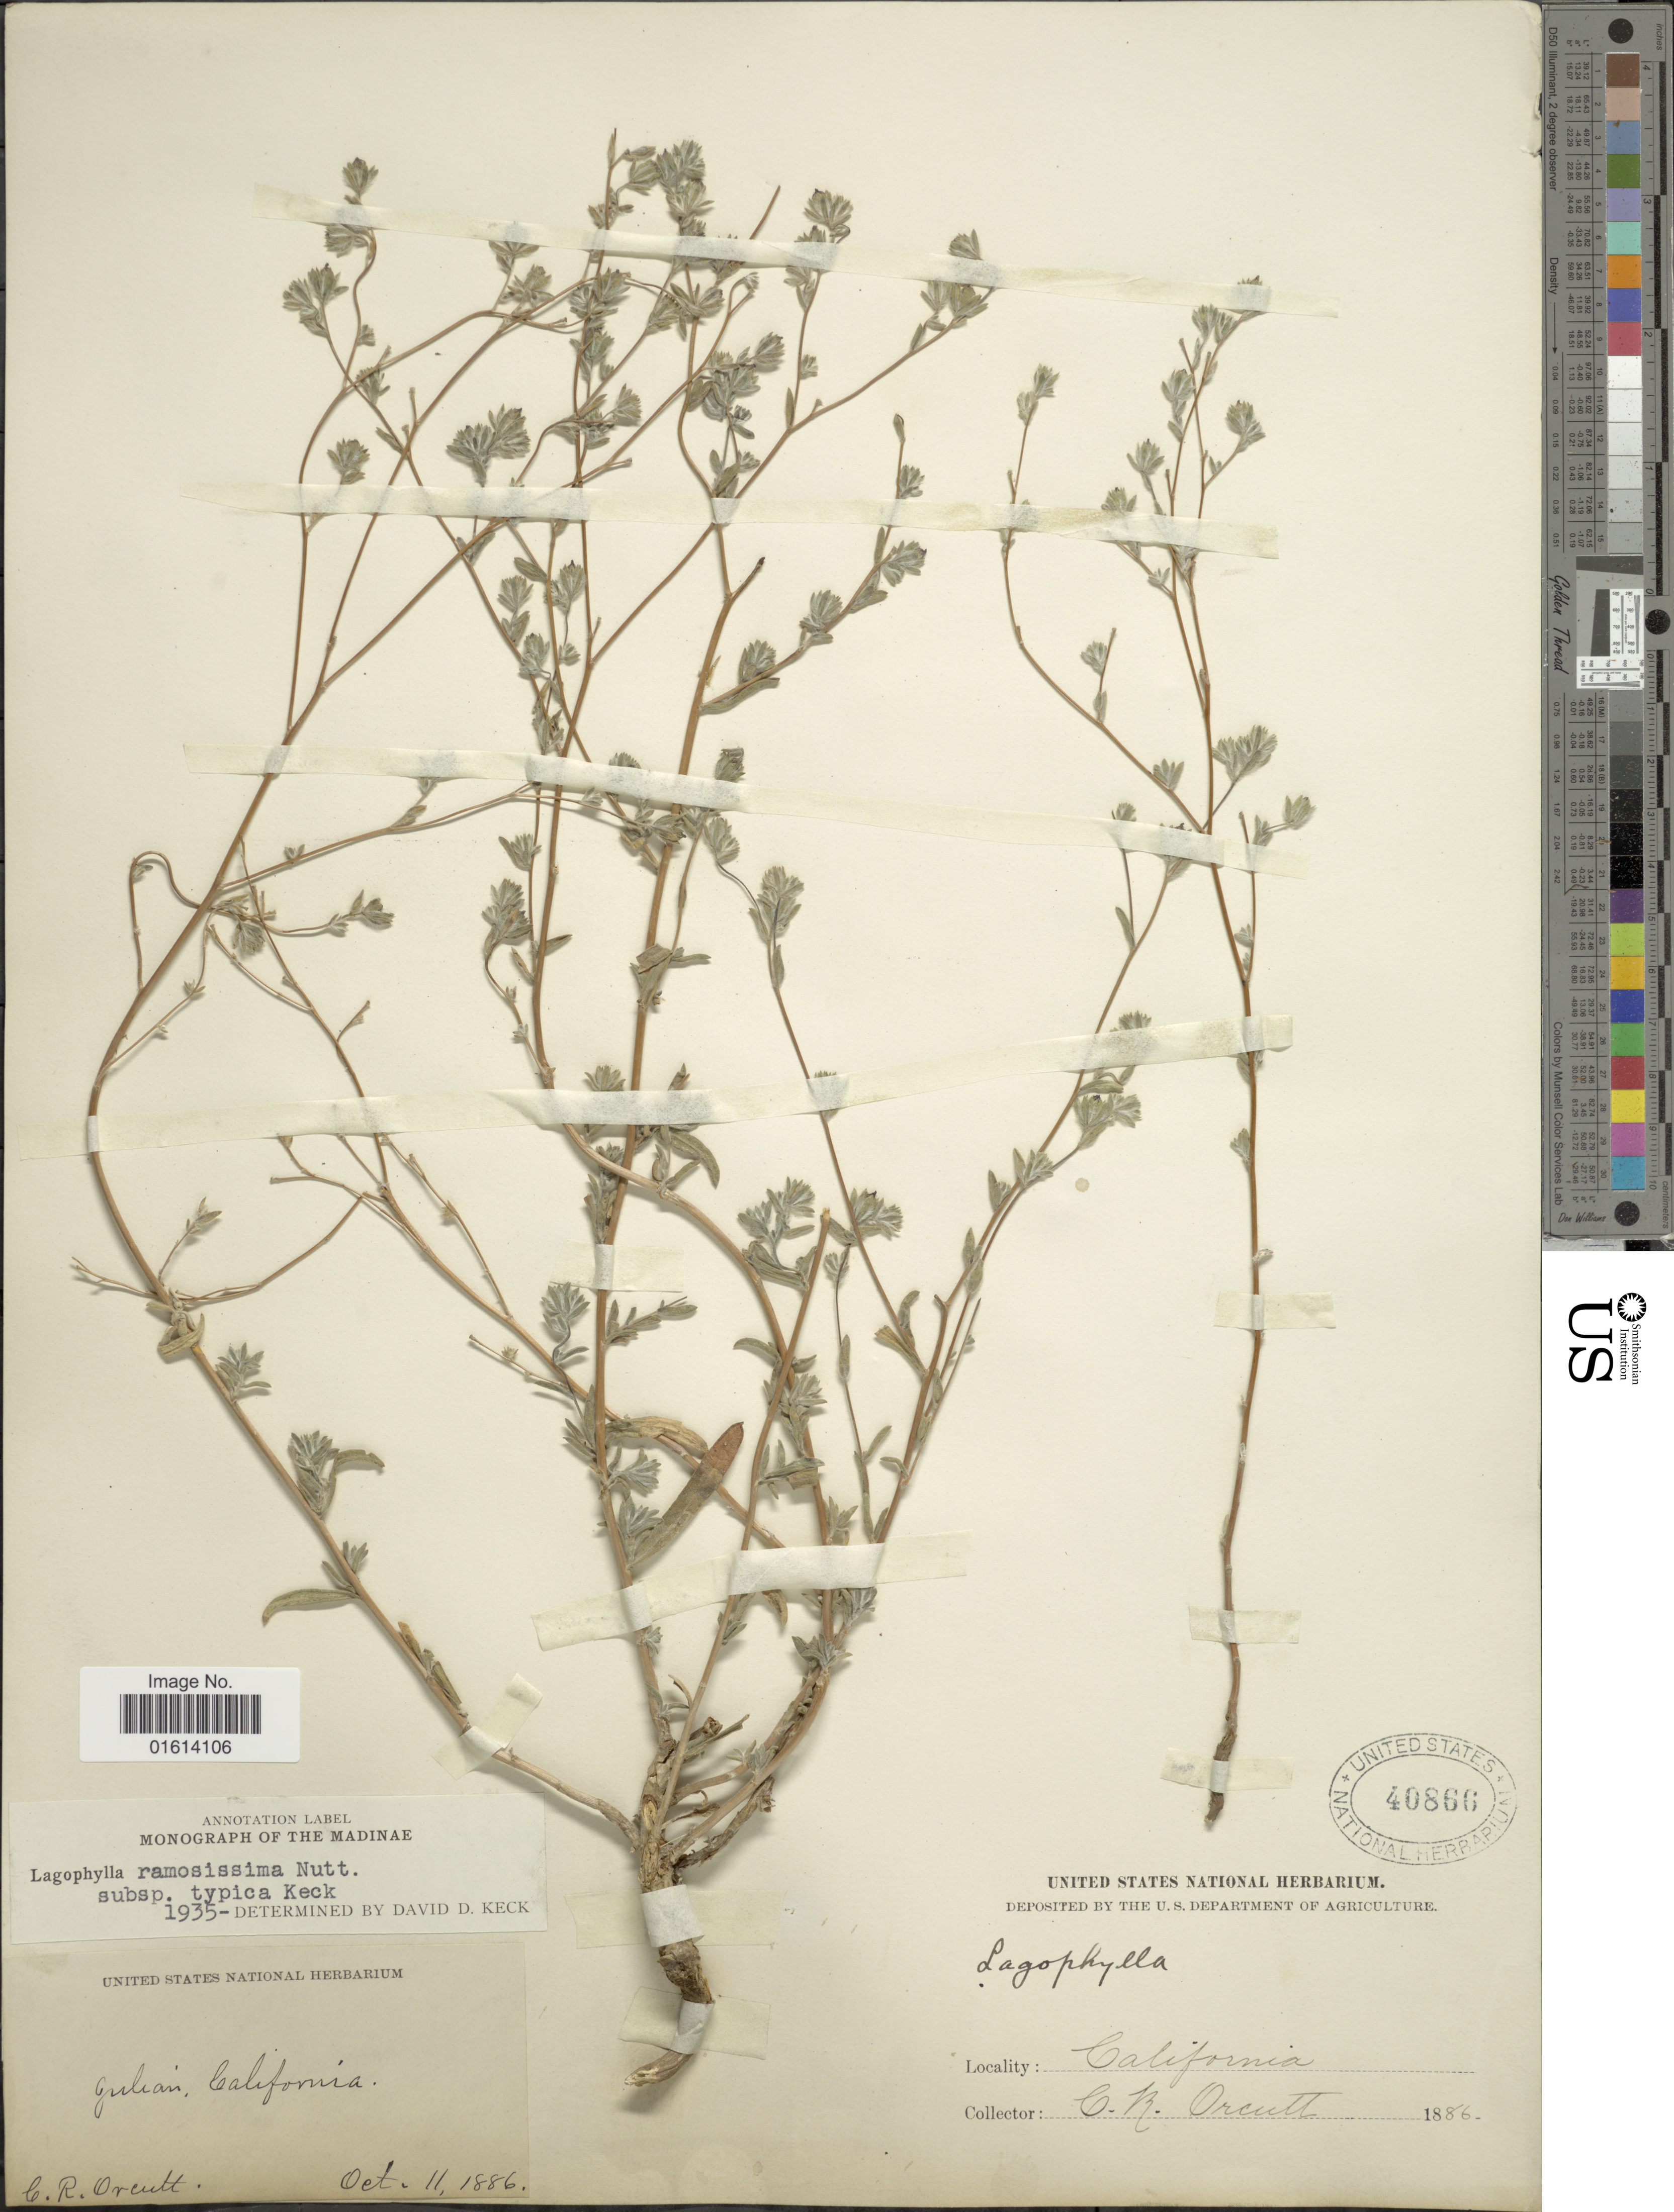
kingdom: Plantae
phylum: Tracheophyta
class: Magnoliopsida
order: Asterales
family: Asteraceae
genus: Lagophylla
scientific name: Lagophylla ramosissima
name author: Nutt.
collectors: C. R. Orcutt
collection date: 1886-10-11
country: United States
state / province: California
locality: Gulian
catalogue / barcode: US 40866